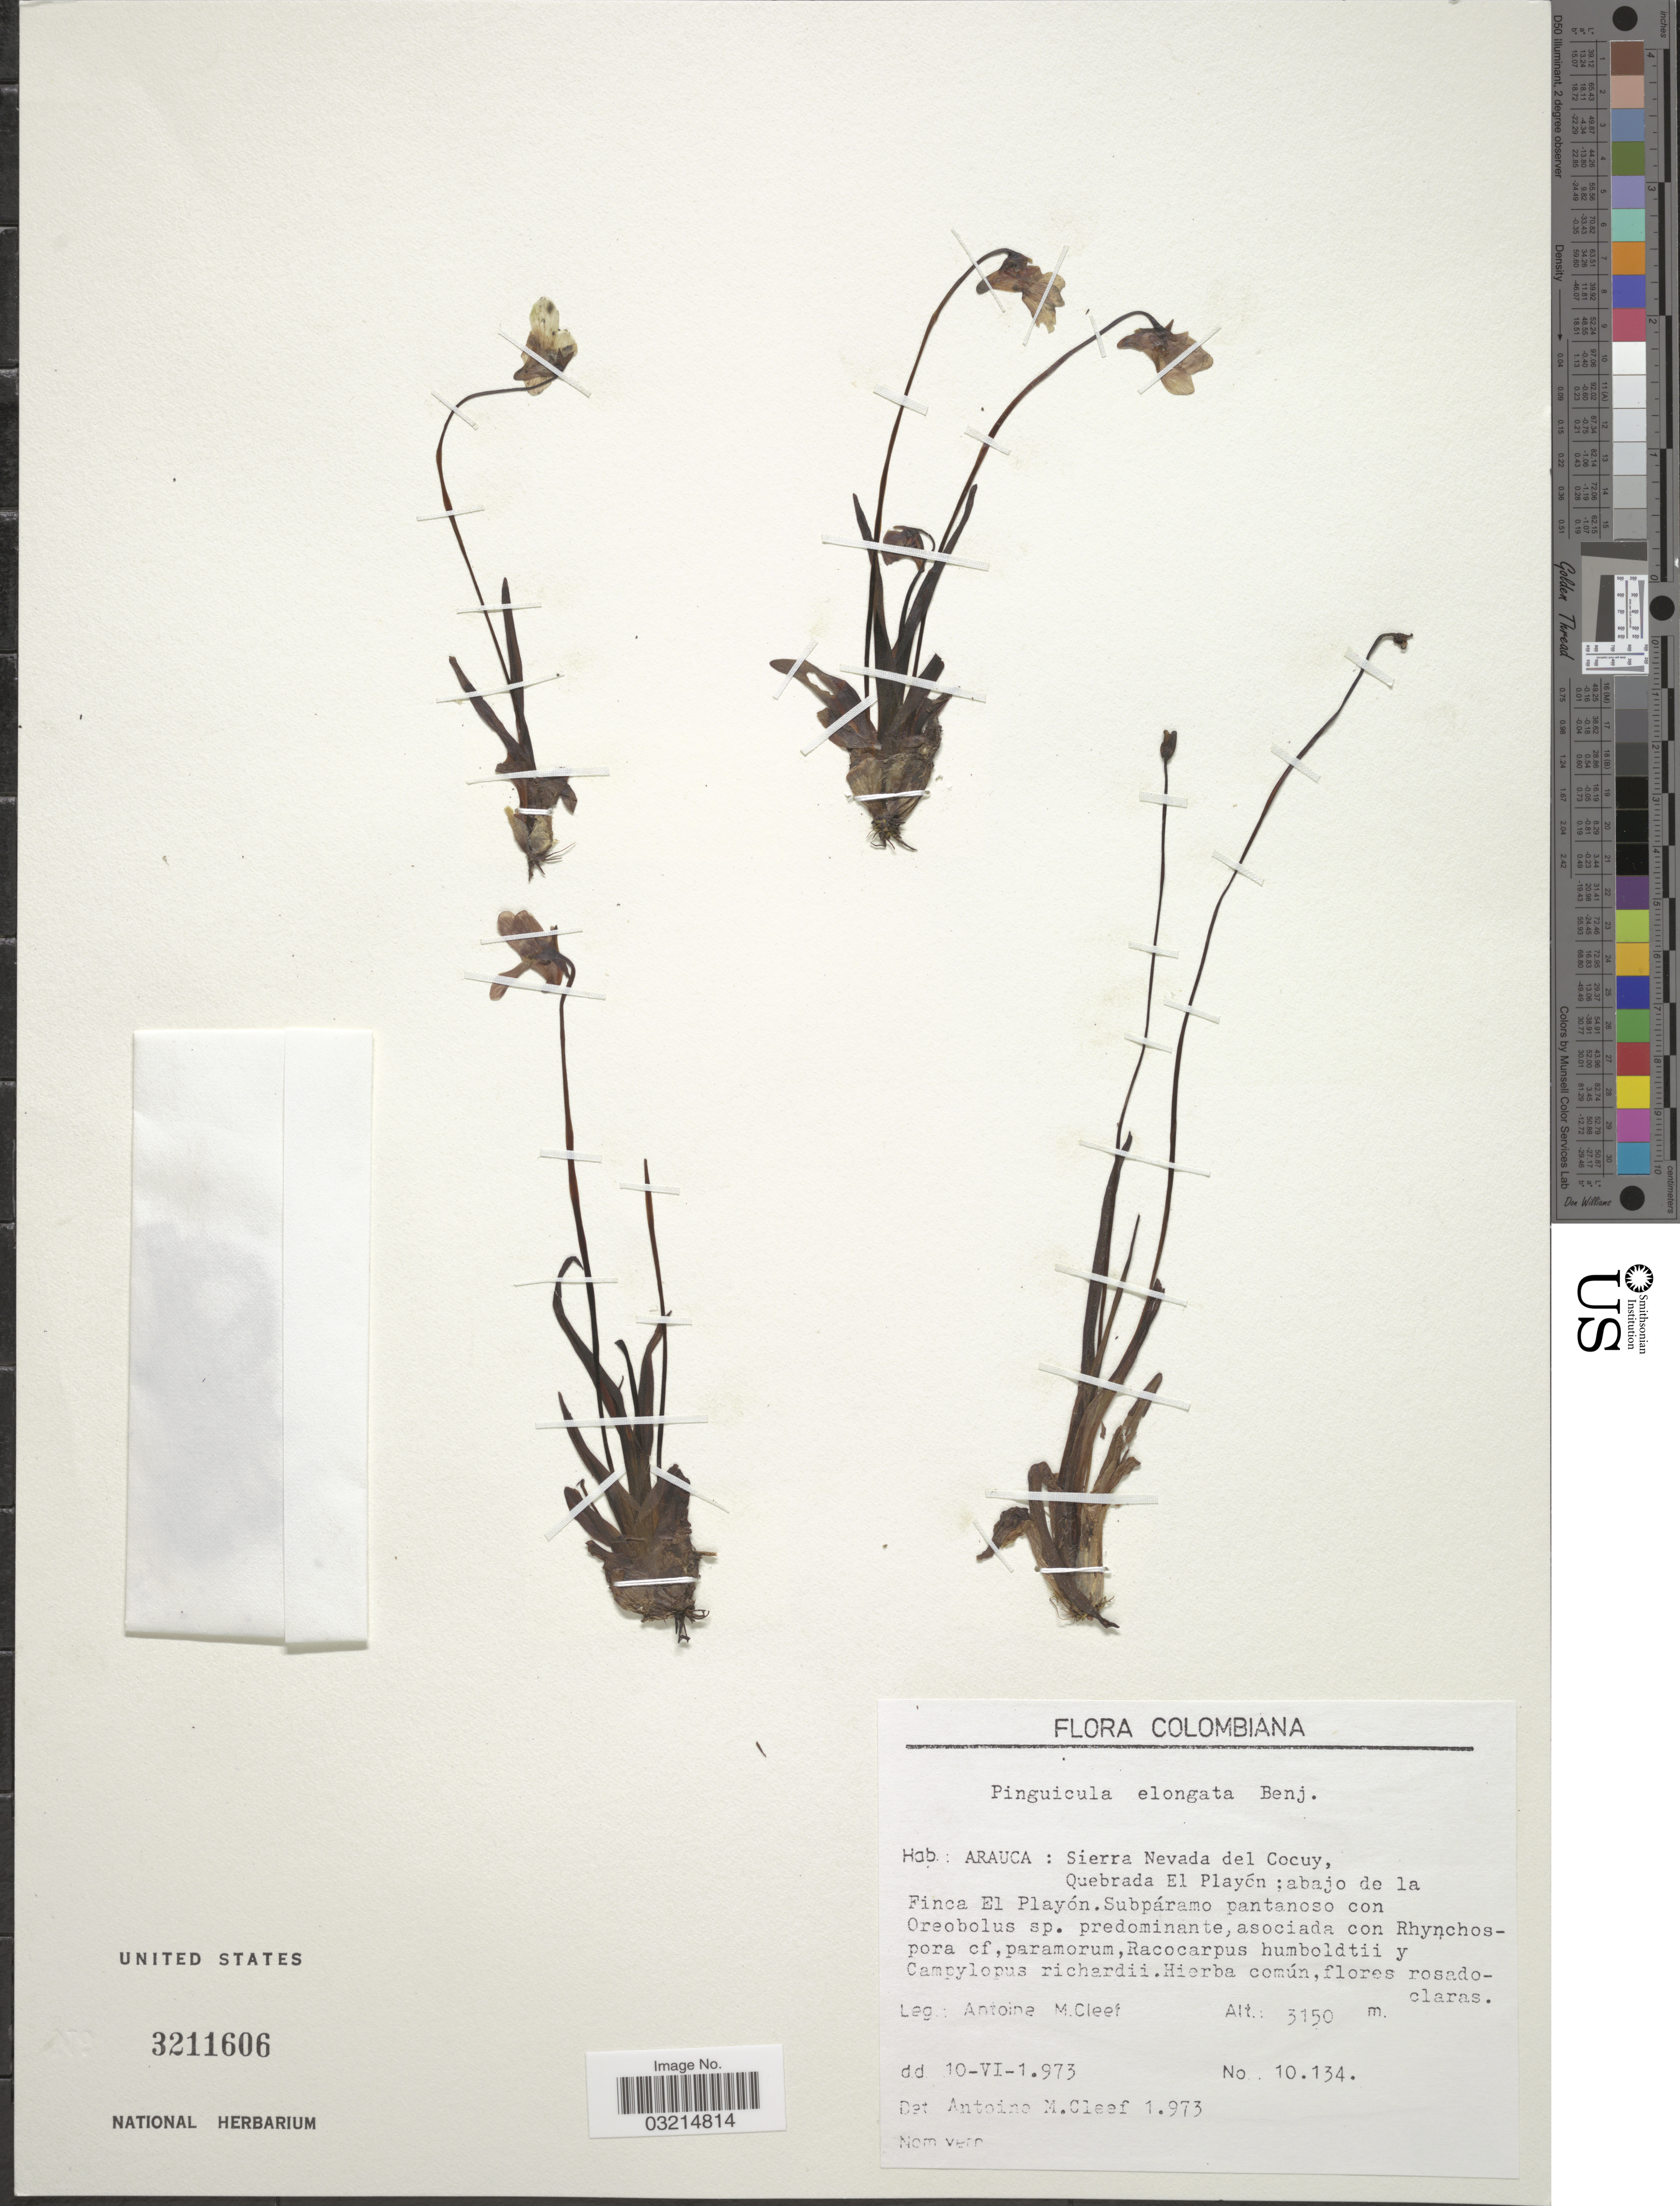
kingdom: Plantae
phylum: Tracheophyta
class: Magnoliopsida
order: Lamiales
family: Lentibulariaceae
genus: Pinguicula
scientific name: Pinguicula elongata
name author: Benj.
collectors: A. M. Cleef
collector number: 10134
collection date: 1973-06-10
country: Colombia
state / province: Arauca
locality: Sierra Nevada del Cocuy, Quebrada El Playón; abajo de la Finca El Playón.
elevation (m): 3150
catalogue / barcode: US 3211606